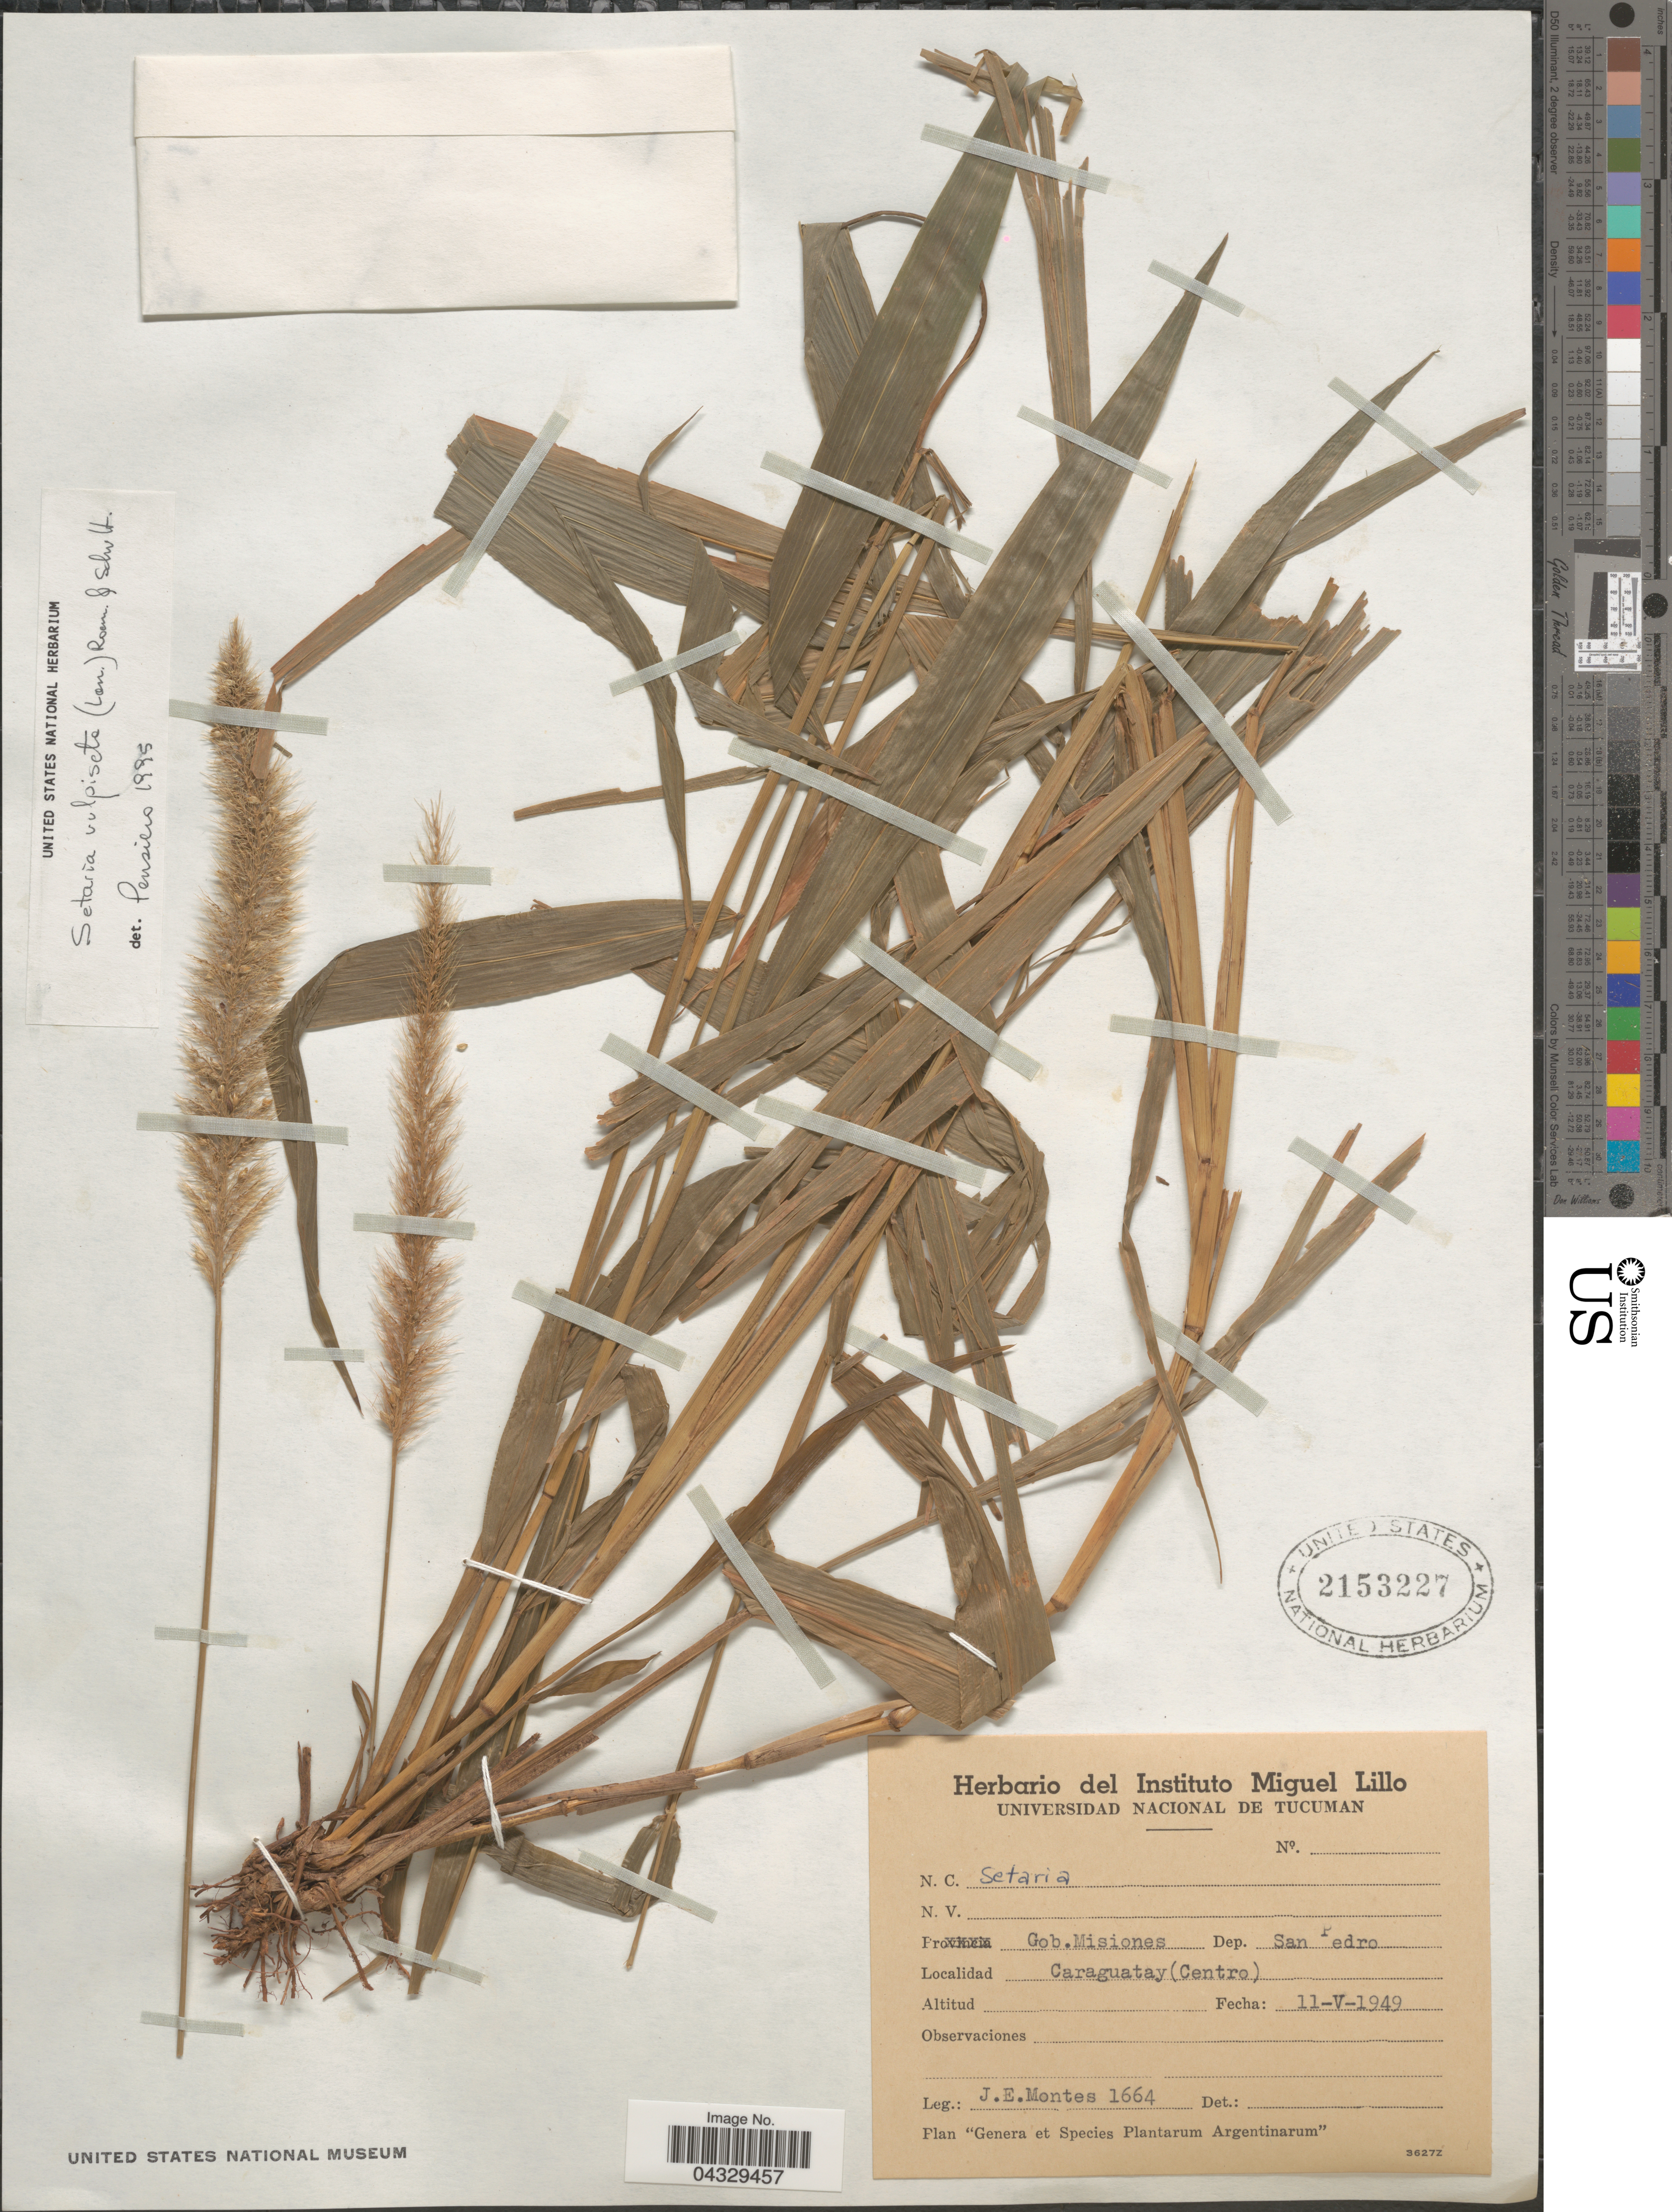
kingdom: Plantae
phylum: Tracheophyta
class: Liliopsida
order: Poales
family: Poaceae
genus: Setaria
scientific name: Setaria vulpiseta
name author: (Lam.) Roem. & Schult.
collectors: J. E. Montes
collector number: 1664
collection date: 1949-05-11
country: Argentina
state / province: Misiones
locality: Gob. Misiones. Dep. San Pedro. Caraguatay (Centro).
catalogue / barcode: US 2153227